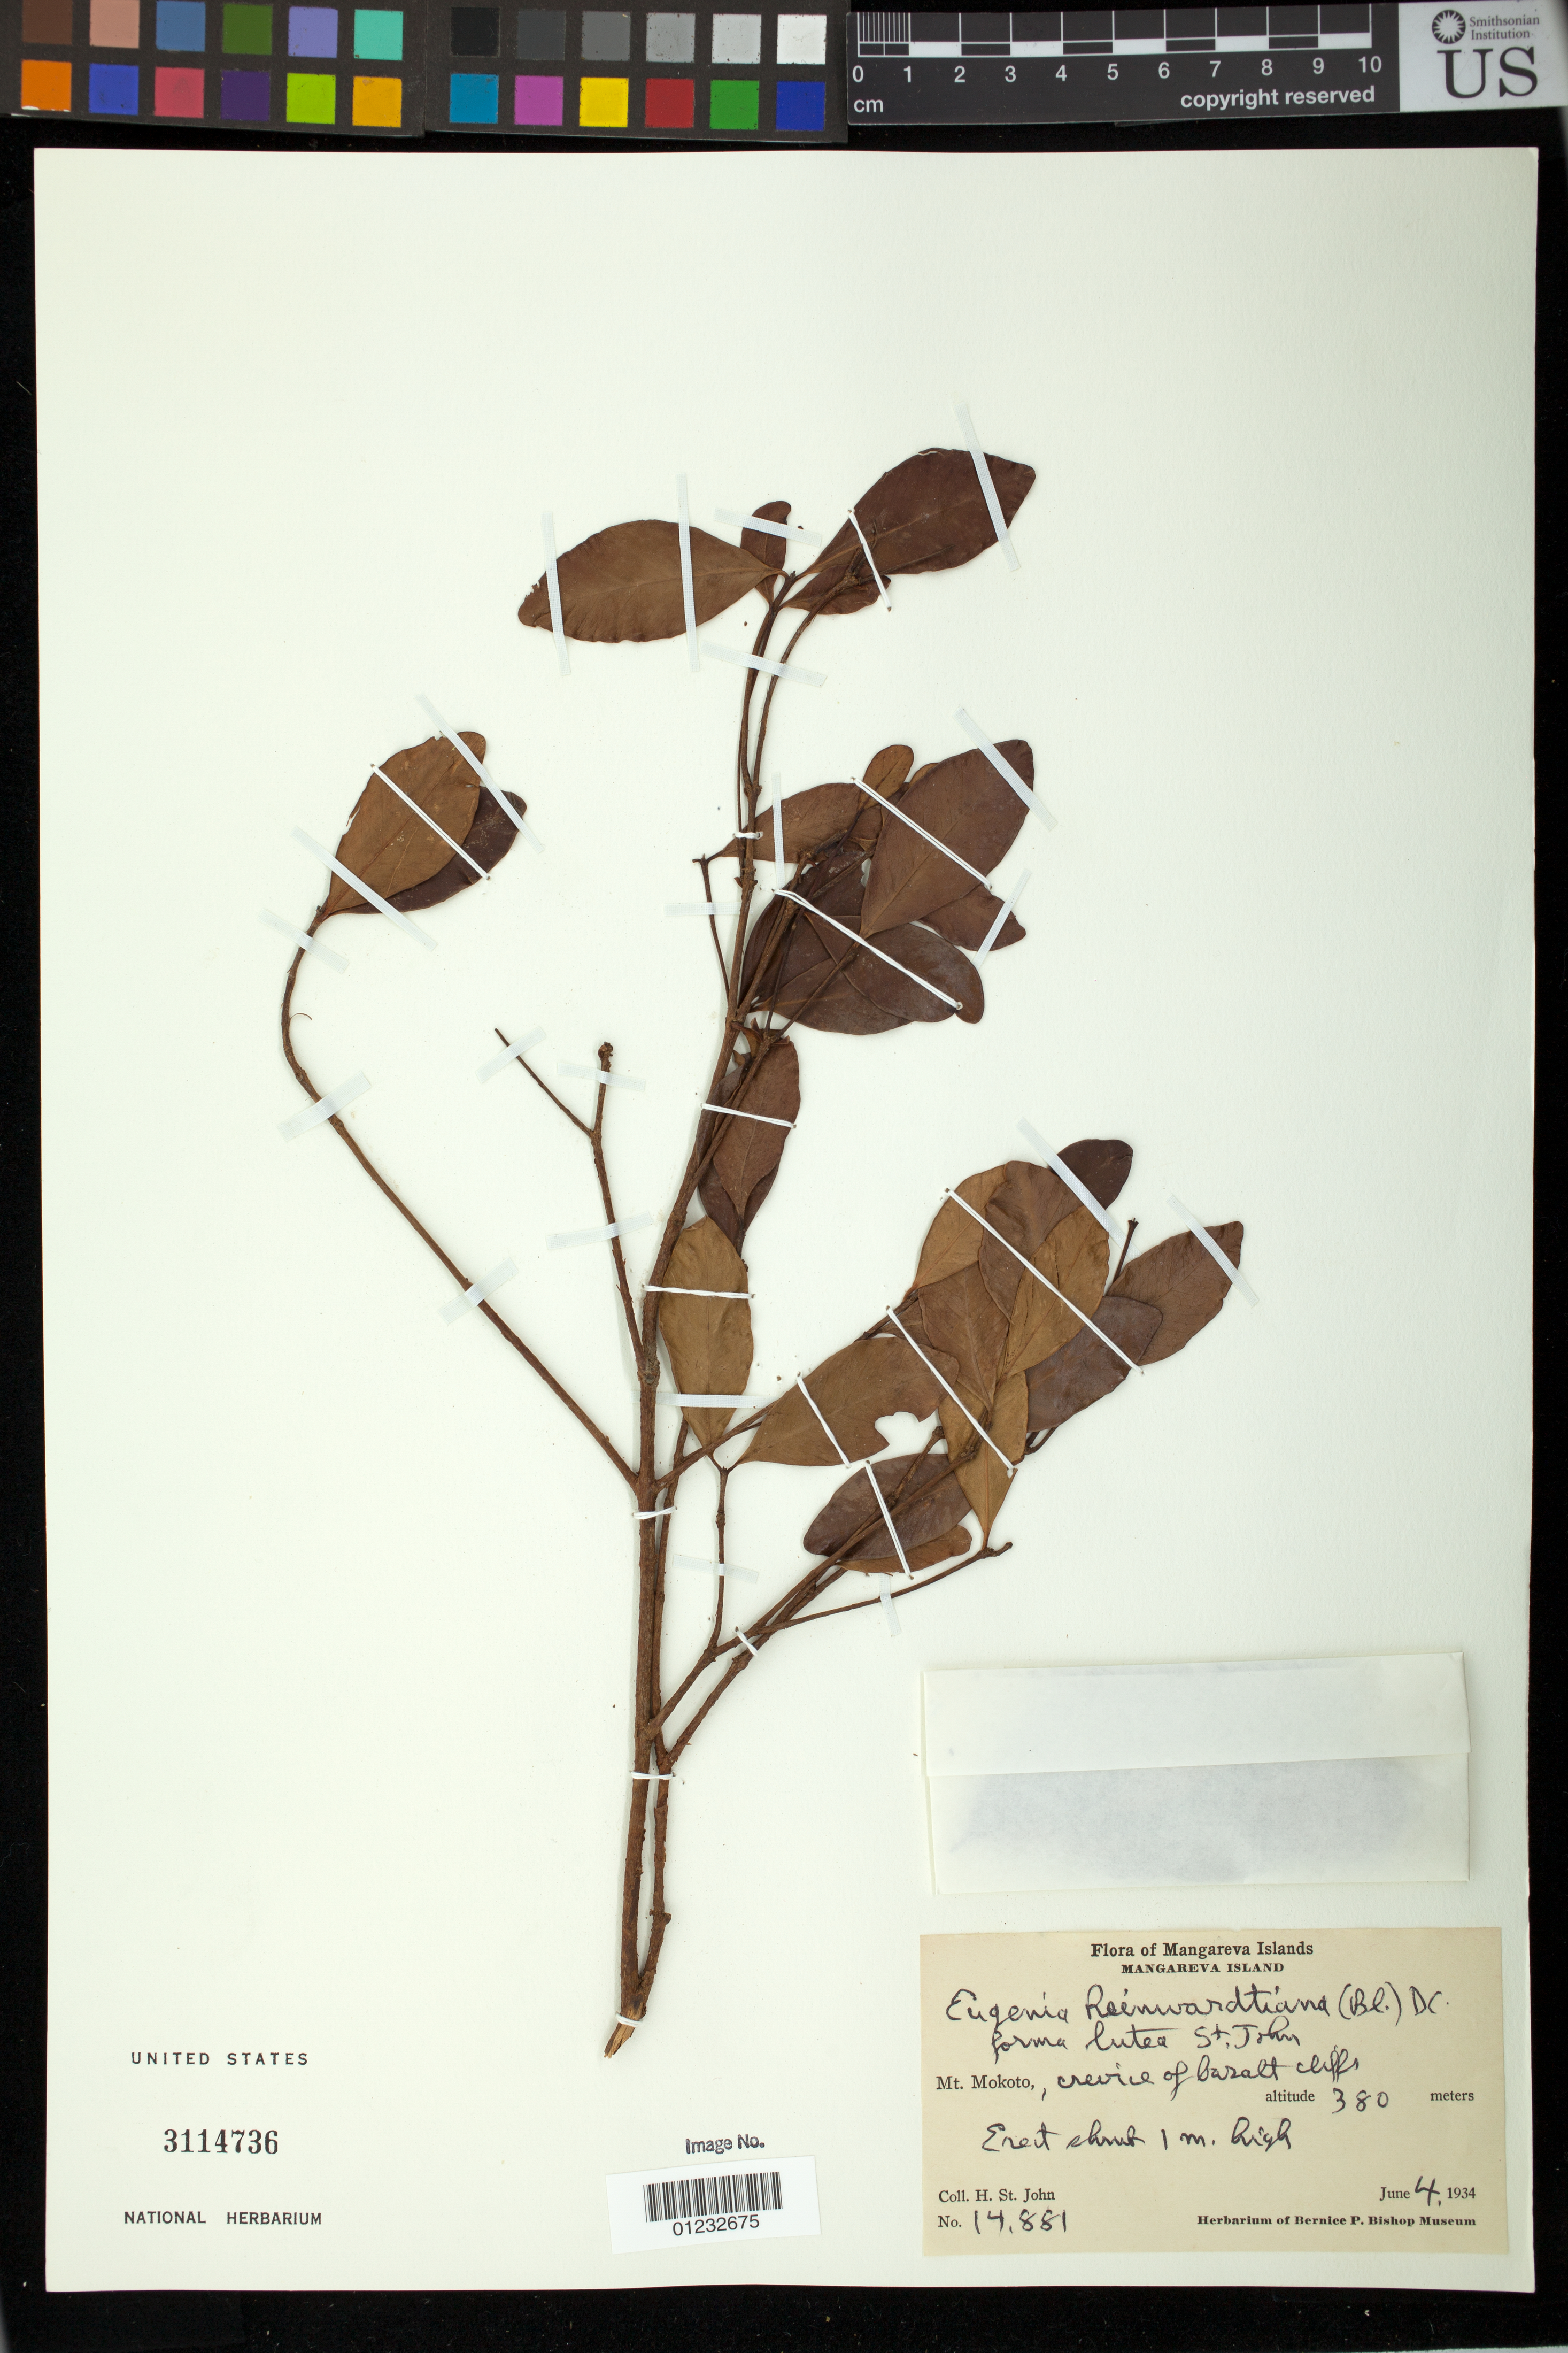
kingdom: Plantae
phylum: Tracheophyta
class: Magnoliopsida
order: Myrtales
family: Myrtaceae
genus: Eugenia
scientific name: Eugenia reinwardtiana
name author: (Blume) DC.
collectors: H. St. John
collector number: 14881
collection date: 1934-06-04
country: French Polynesia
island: Mangareva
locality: Mt. Mokoto, crevice of basalt cliffs.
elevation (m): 380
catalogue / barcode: US 3114736